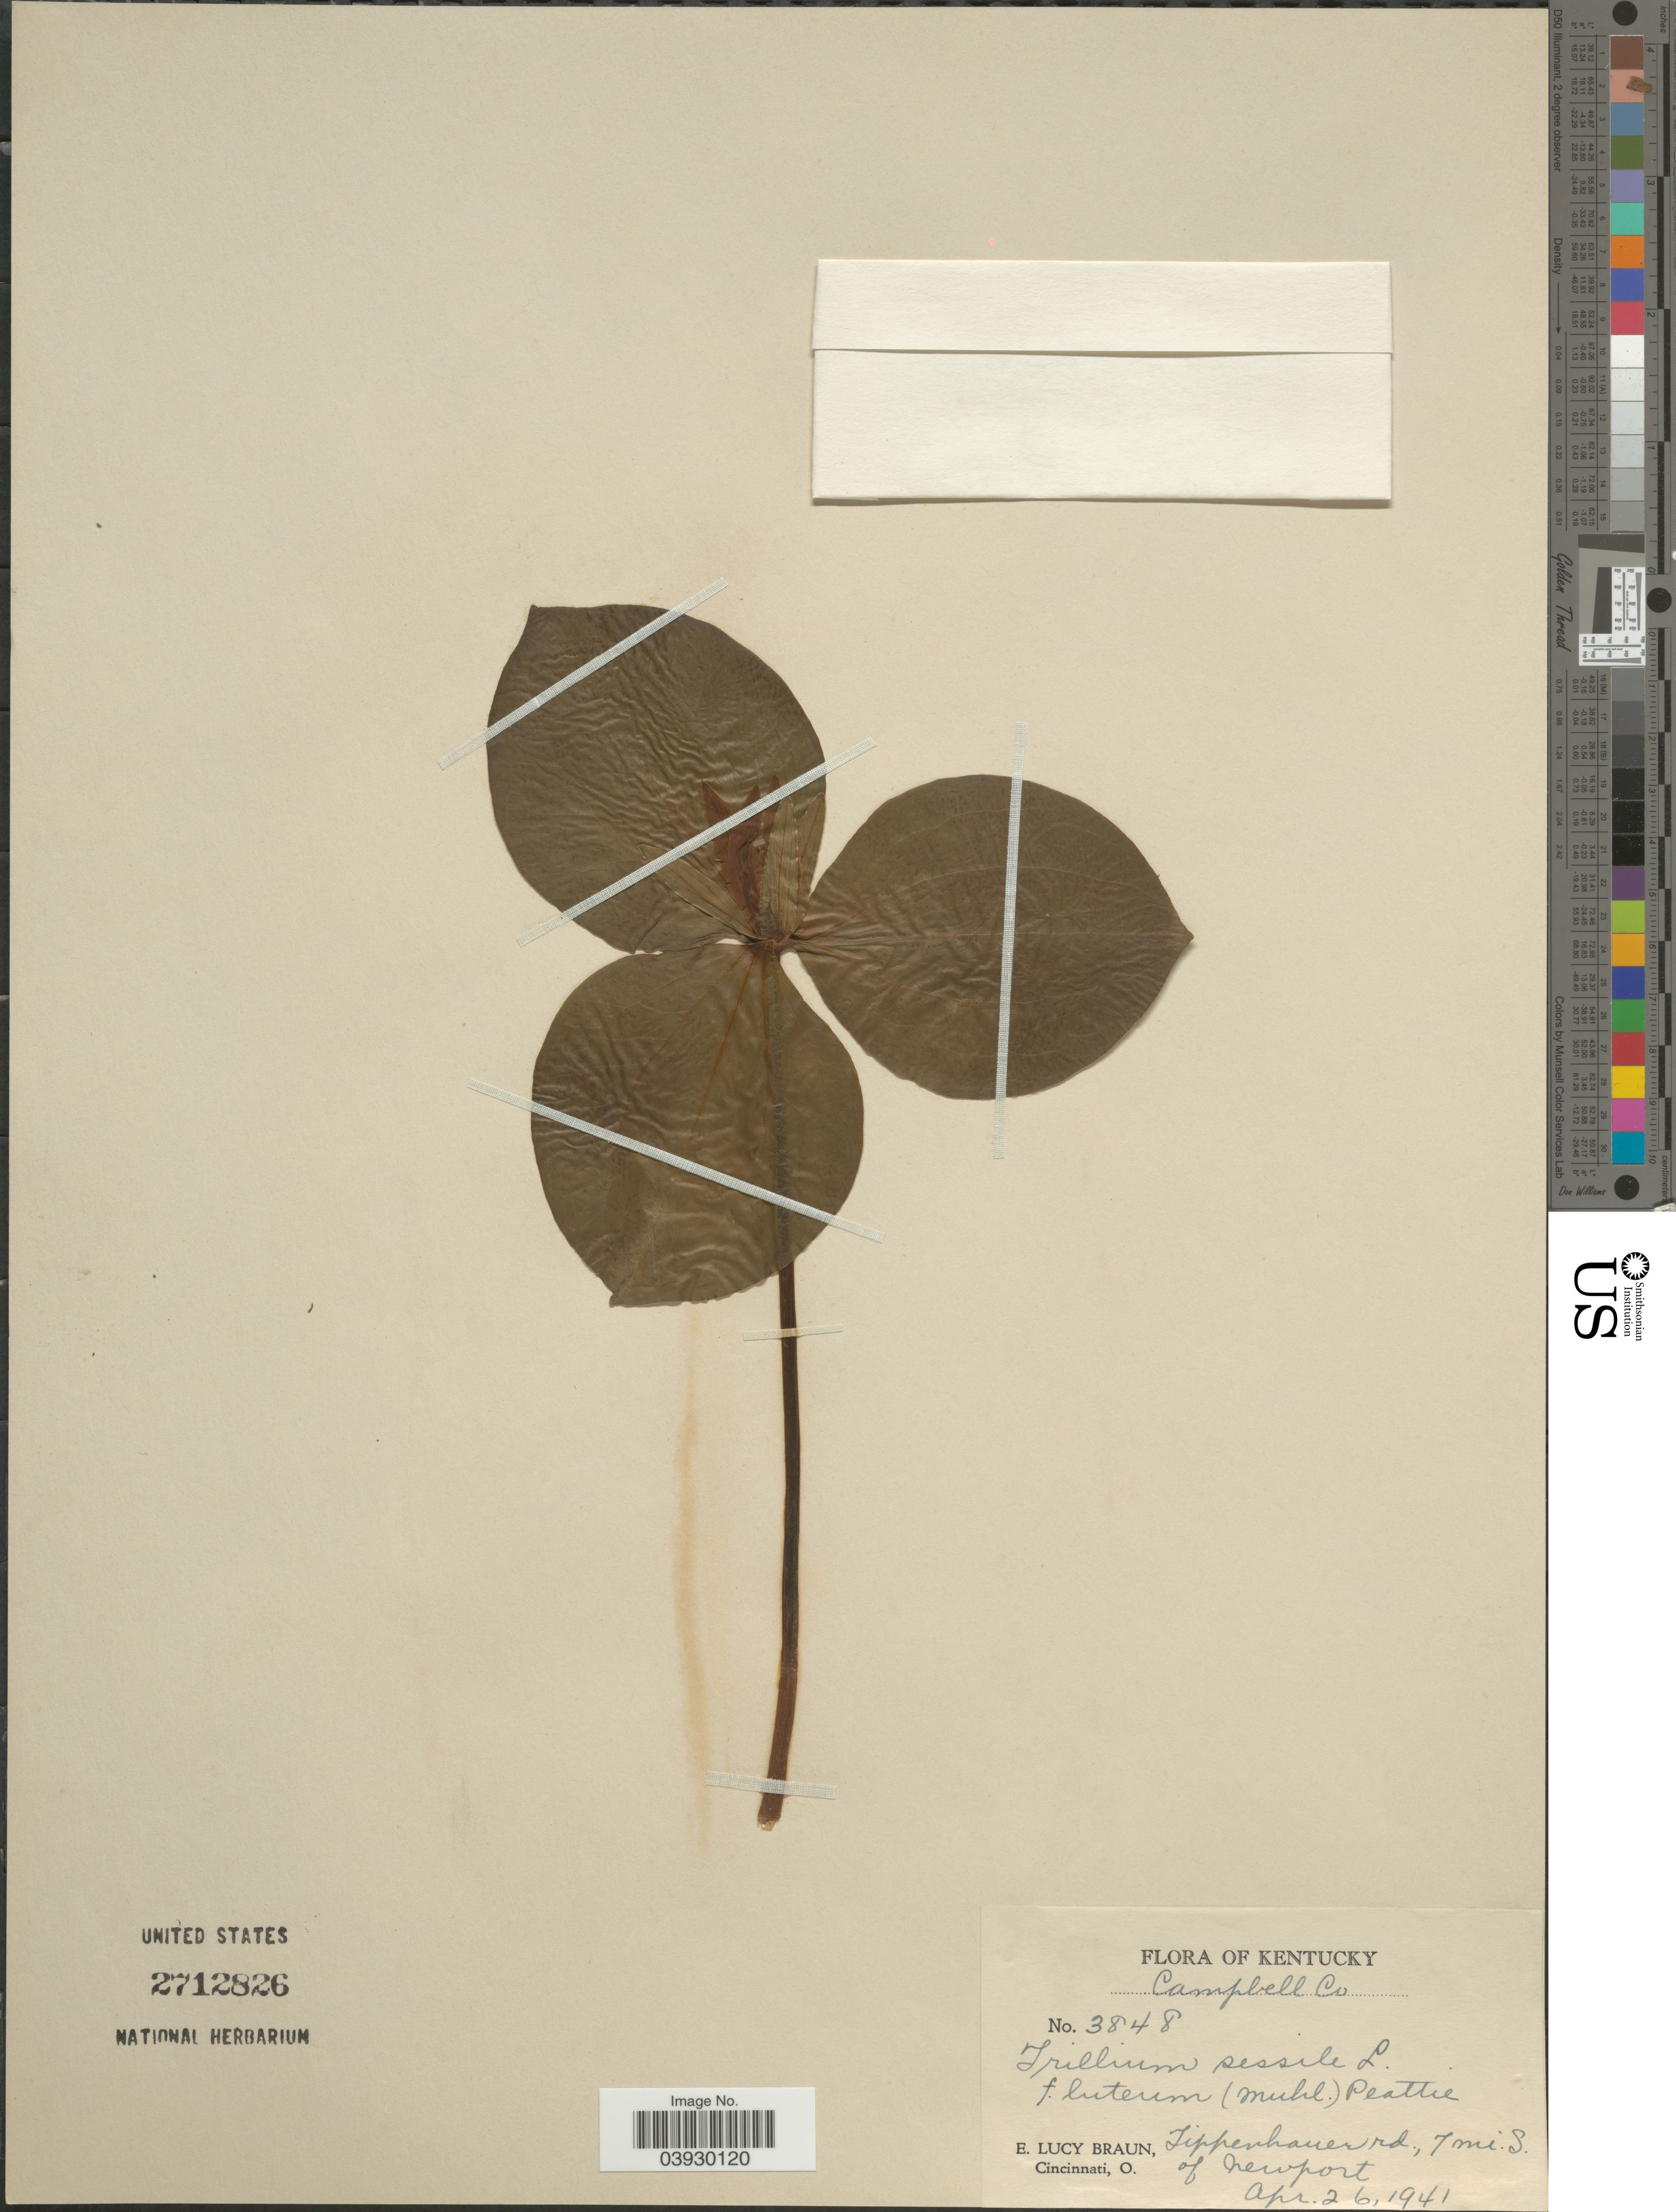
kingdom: Plantae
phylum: Tracheophyta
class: Liliopsida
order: Liliales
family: Melanthiaceae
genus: Trillium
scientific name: Trillium sessile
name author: L.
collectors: E. L. Braun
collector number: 3848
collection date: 1941-04-26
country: United States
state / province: Kentucky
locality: Campbell Co. Tippenhauer rd., 7 mi. S. of Newport.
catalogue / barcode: US 2712826